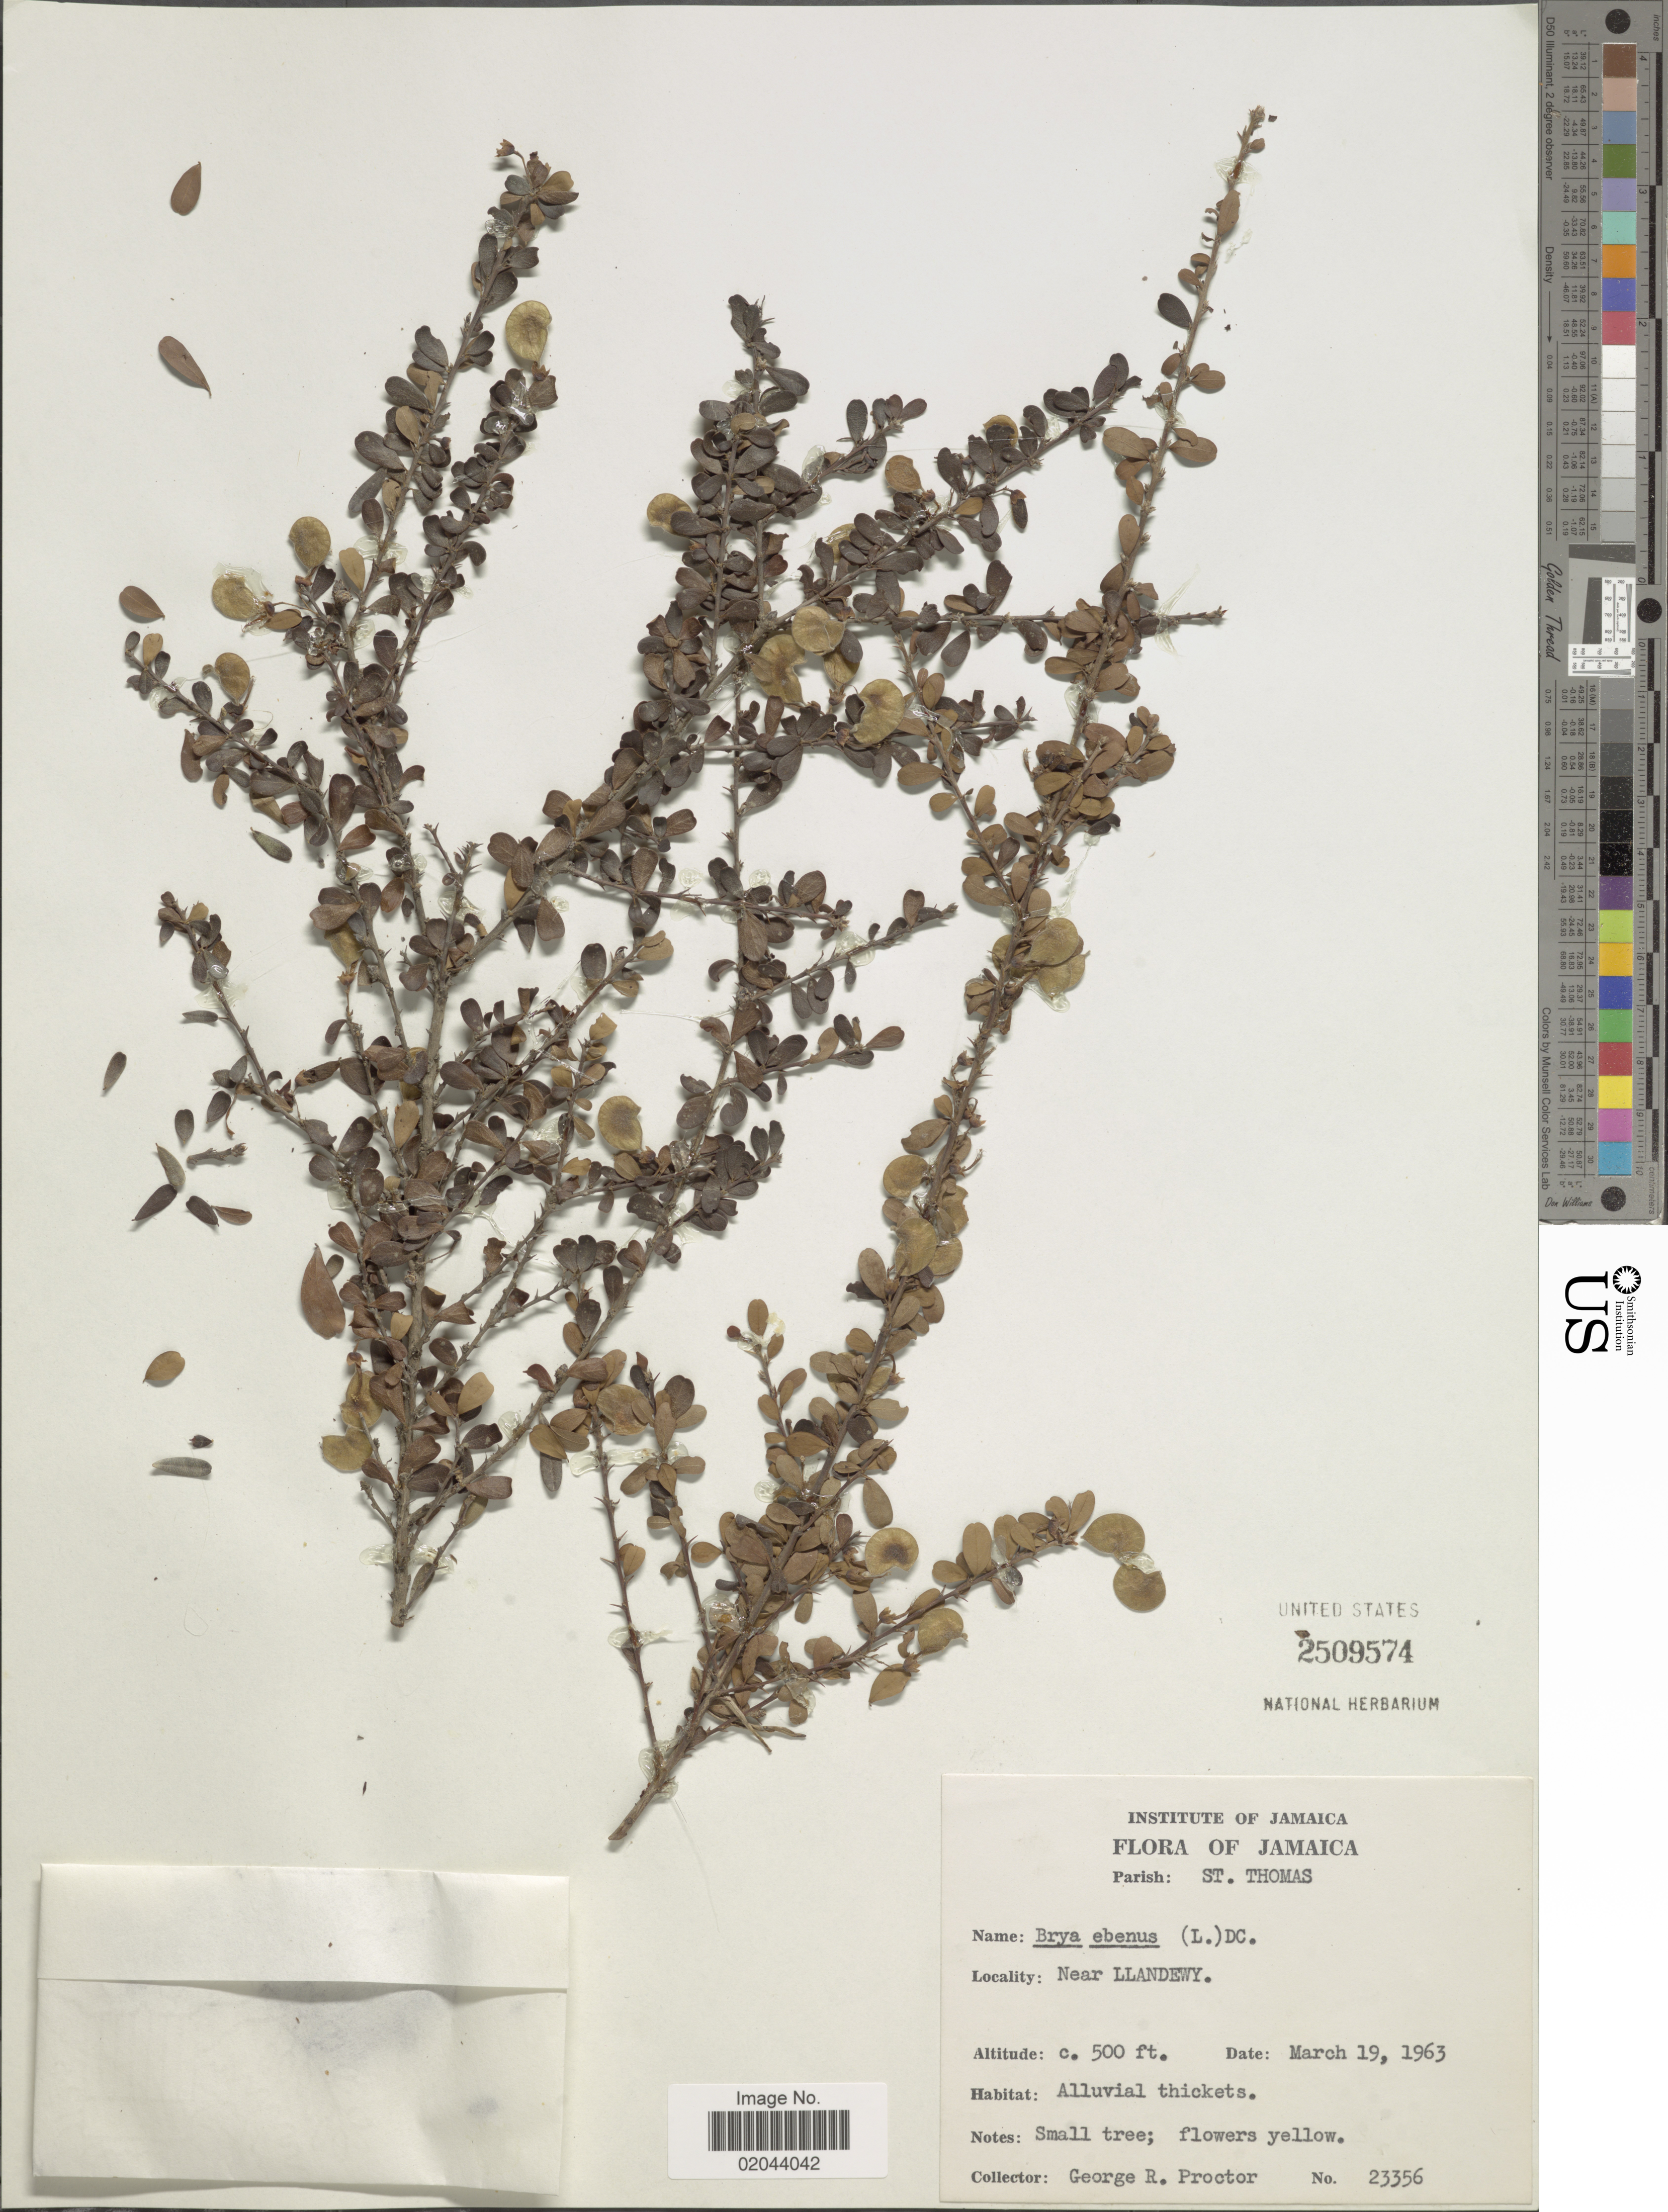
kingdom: Plantae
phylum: Tracheophyta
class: Magnoliopsida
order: Fabales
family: Fabaceae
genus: Brya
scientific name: Brya ebenus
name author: (L.) DC.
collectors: G. Proctor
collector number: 23356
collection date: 1963-03-19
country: Jamaica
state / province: Saint Thomas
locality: Parish of St Thomas, Near Llandewy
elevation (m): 152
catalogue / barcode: US 2509574